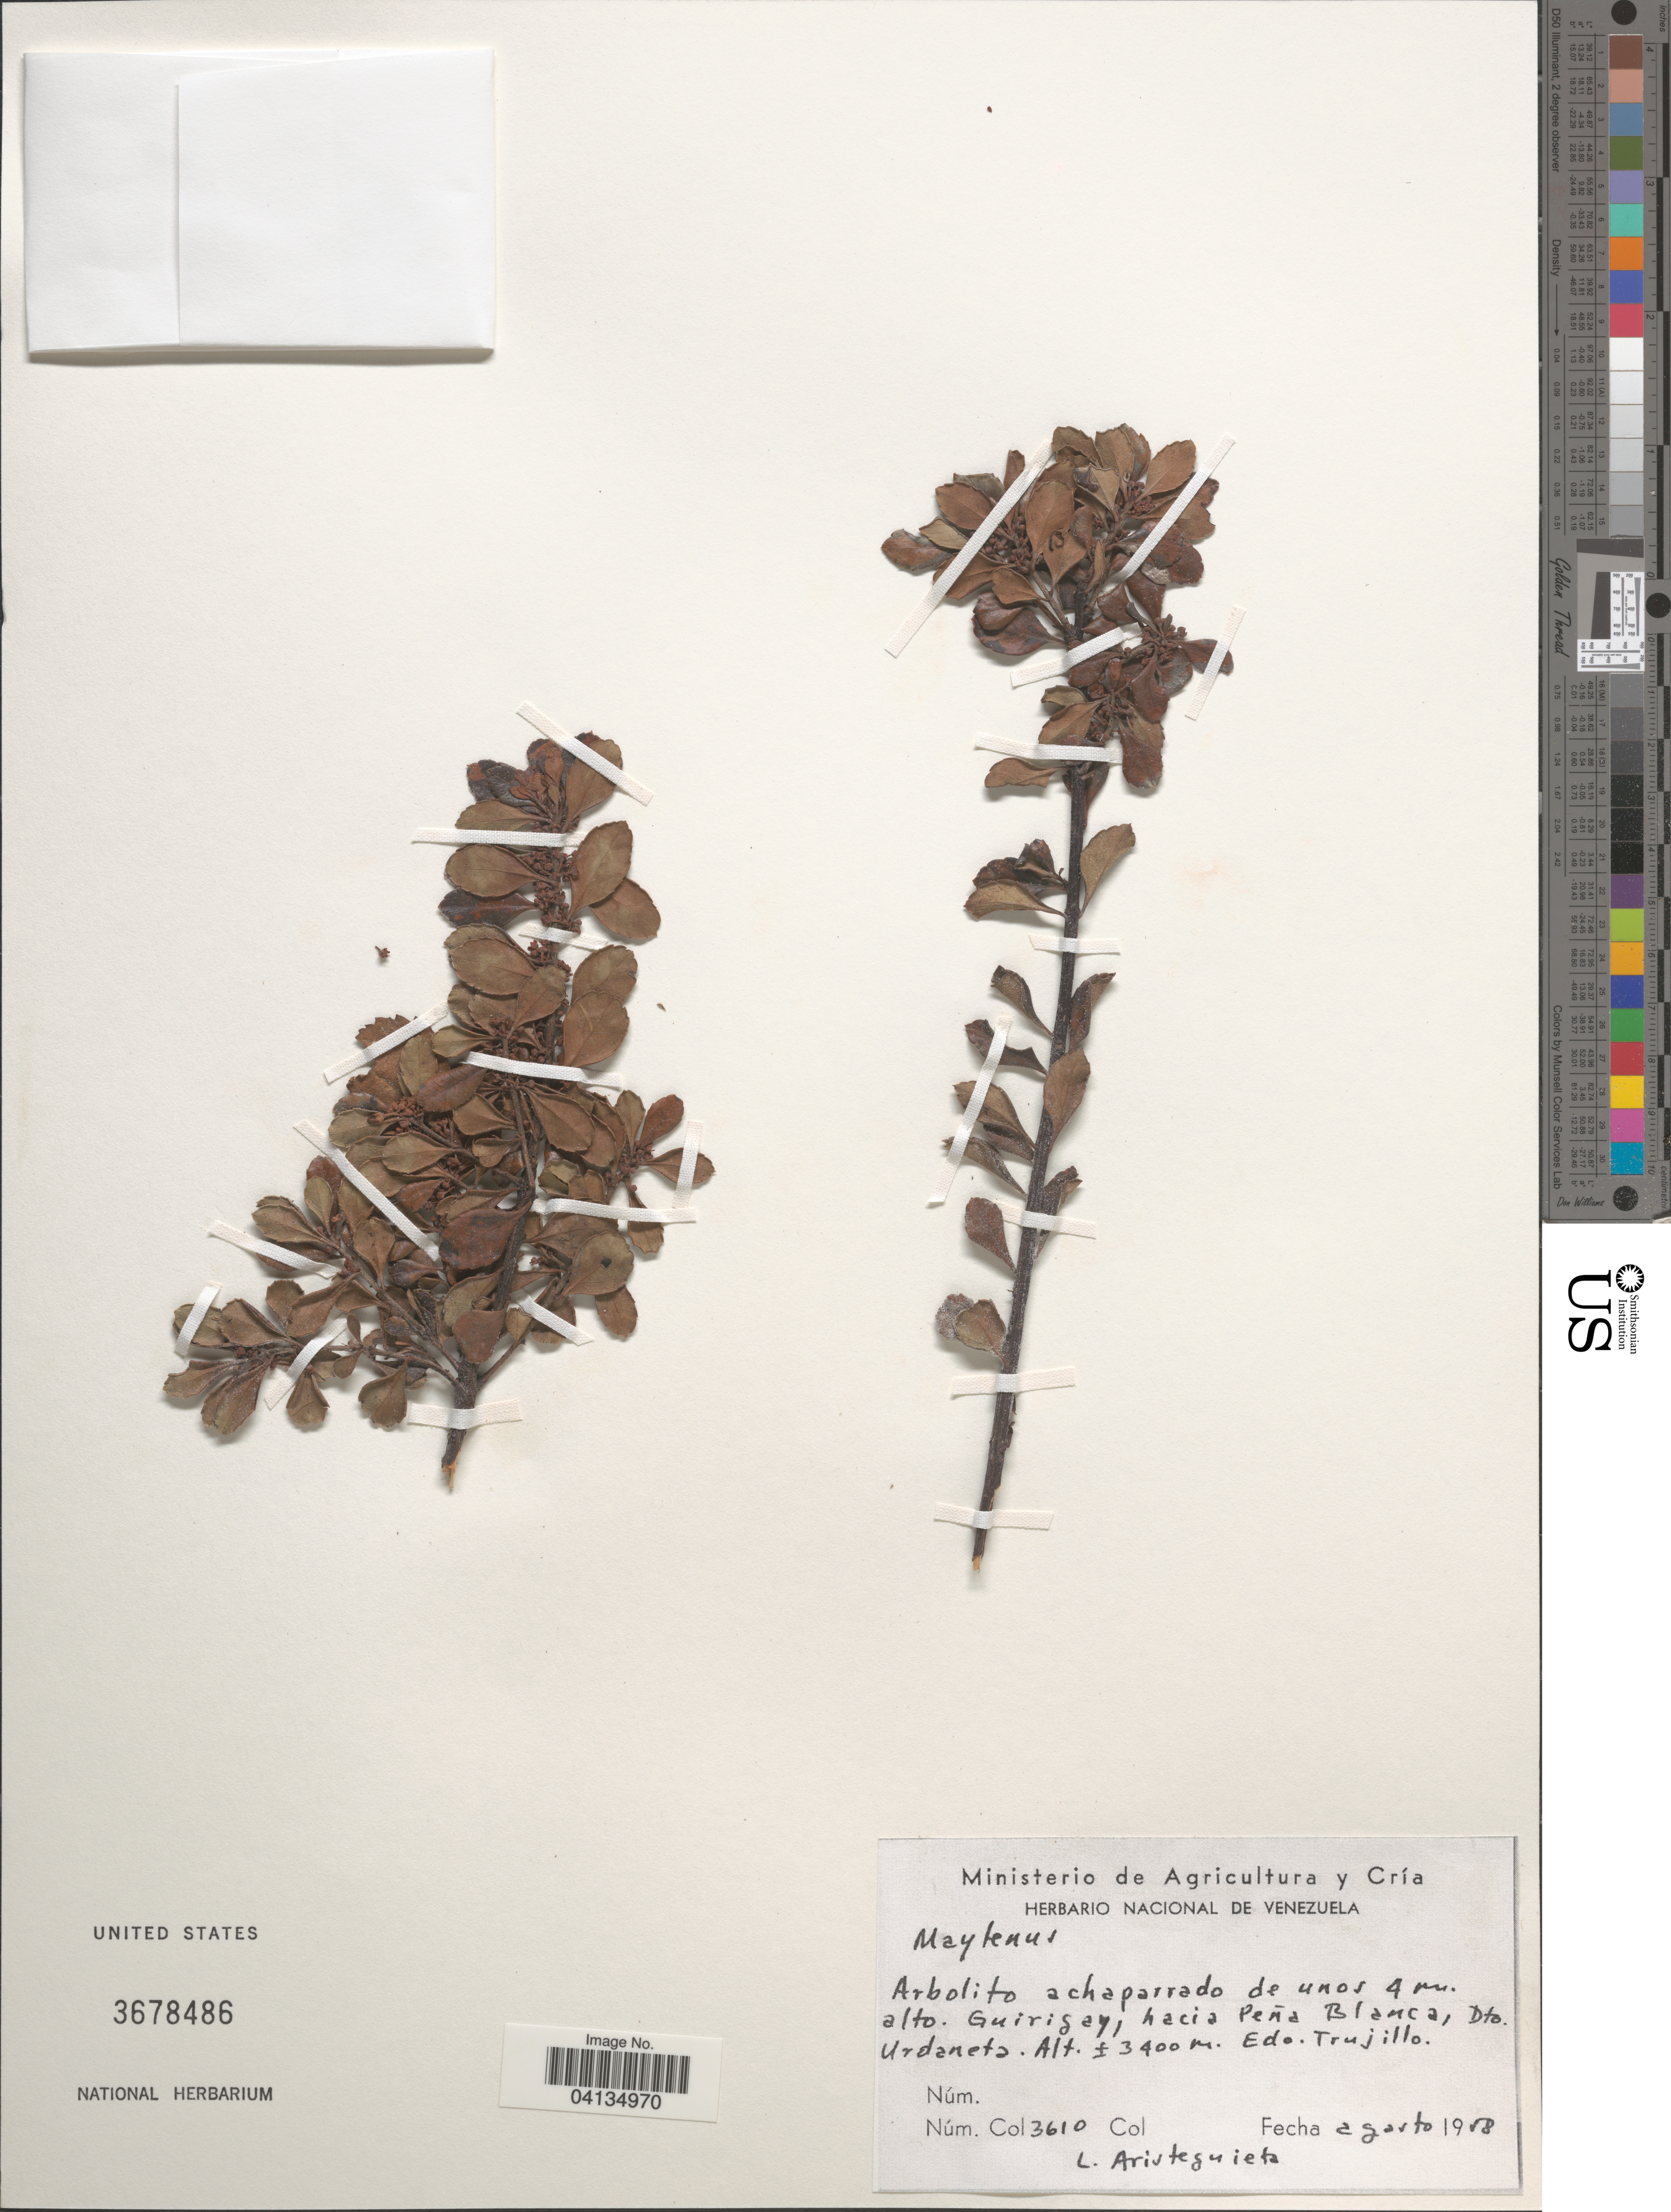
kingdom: Plantae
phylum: Tracheophyta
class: Magnoliopsida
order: Celastrales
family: Celastraceae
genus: Maytenus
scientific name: Maytenus sp.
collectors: L. Aristeguieta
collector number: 3610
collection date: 1958-08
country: Venezuela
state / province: Trujillo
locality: Guirigay, hacia Peña Blanca, Dto. Urdaneta.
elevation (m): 3400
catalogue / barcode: US 3678486